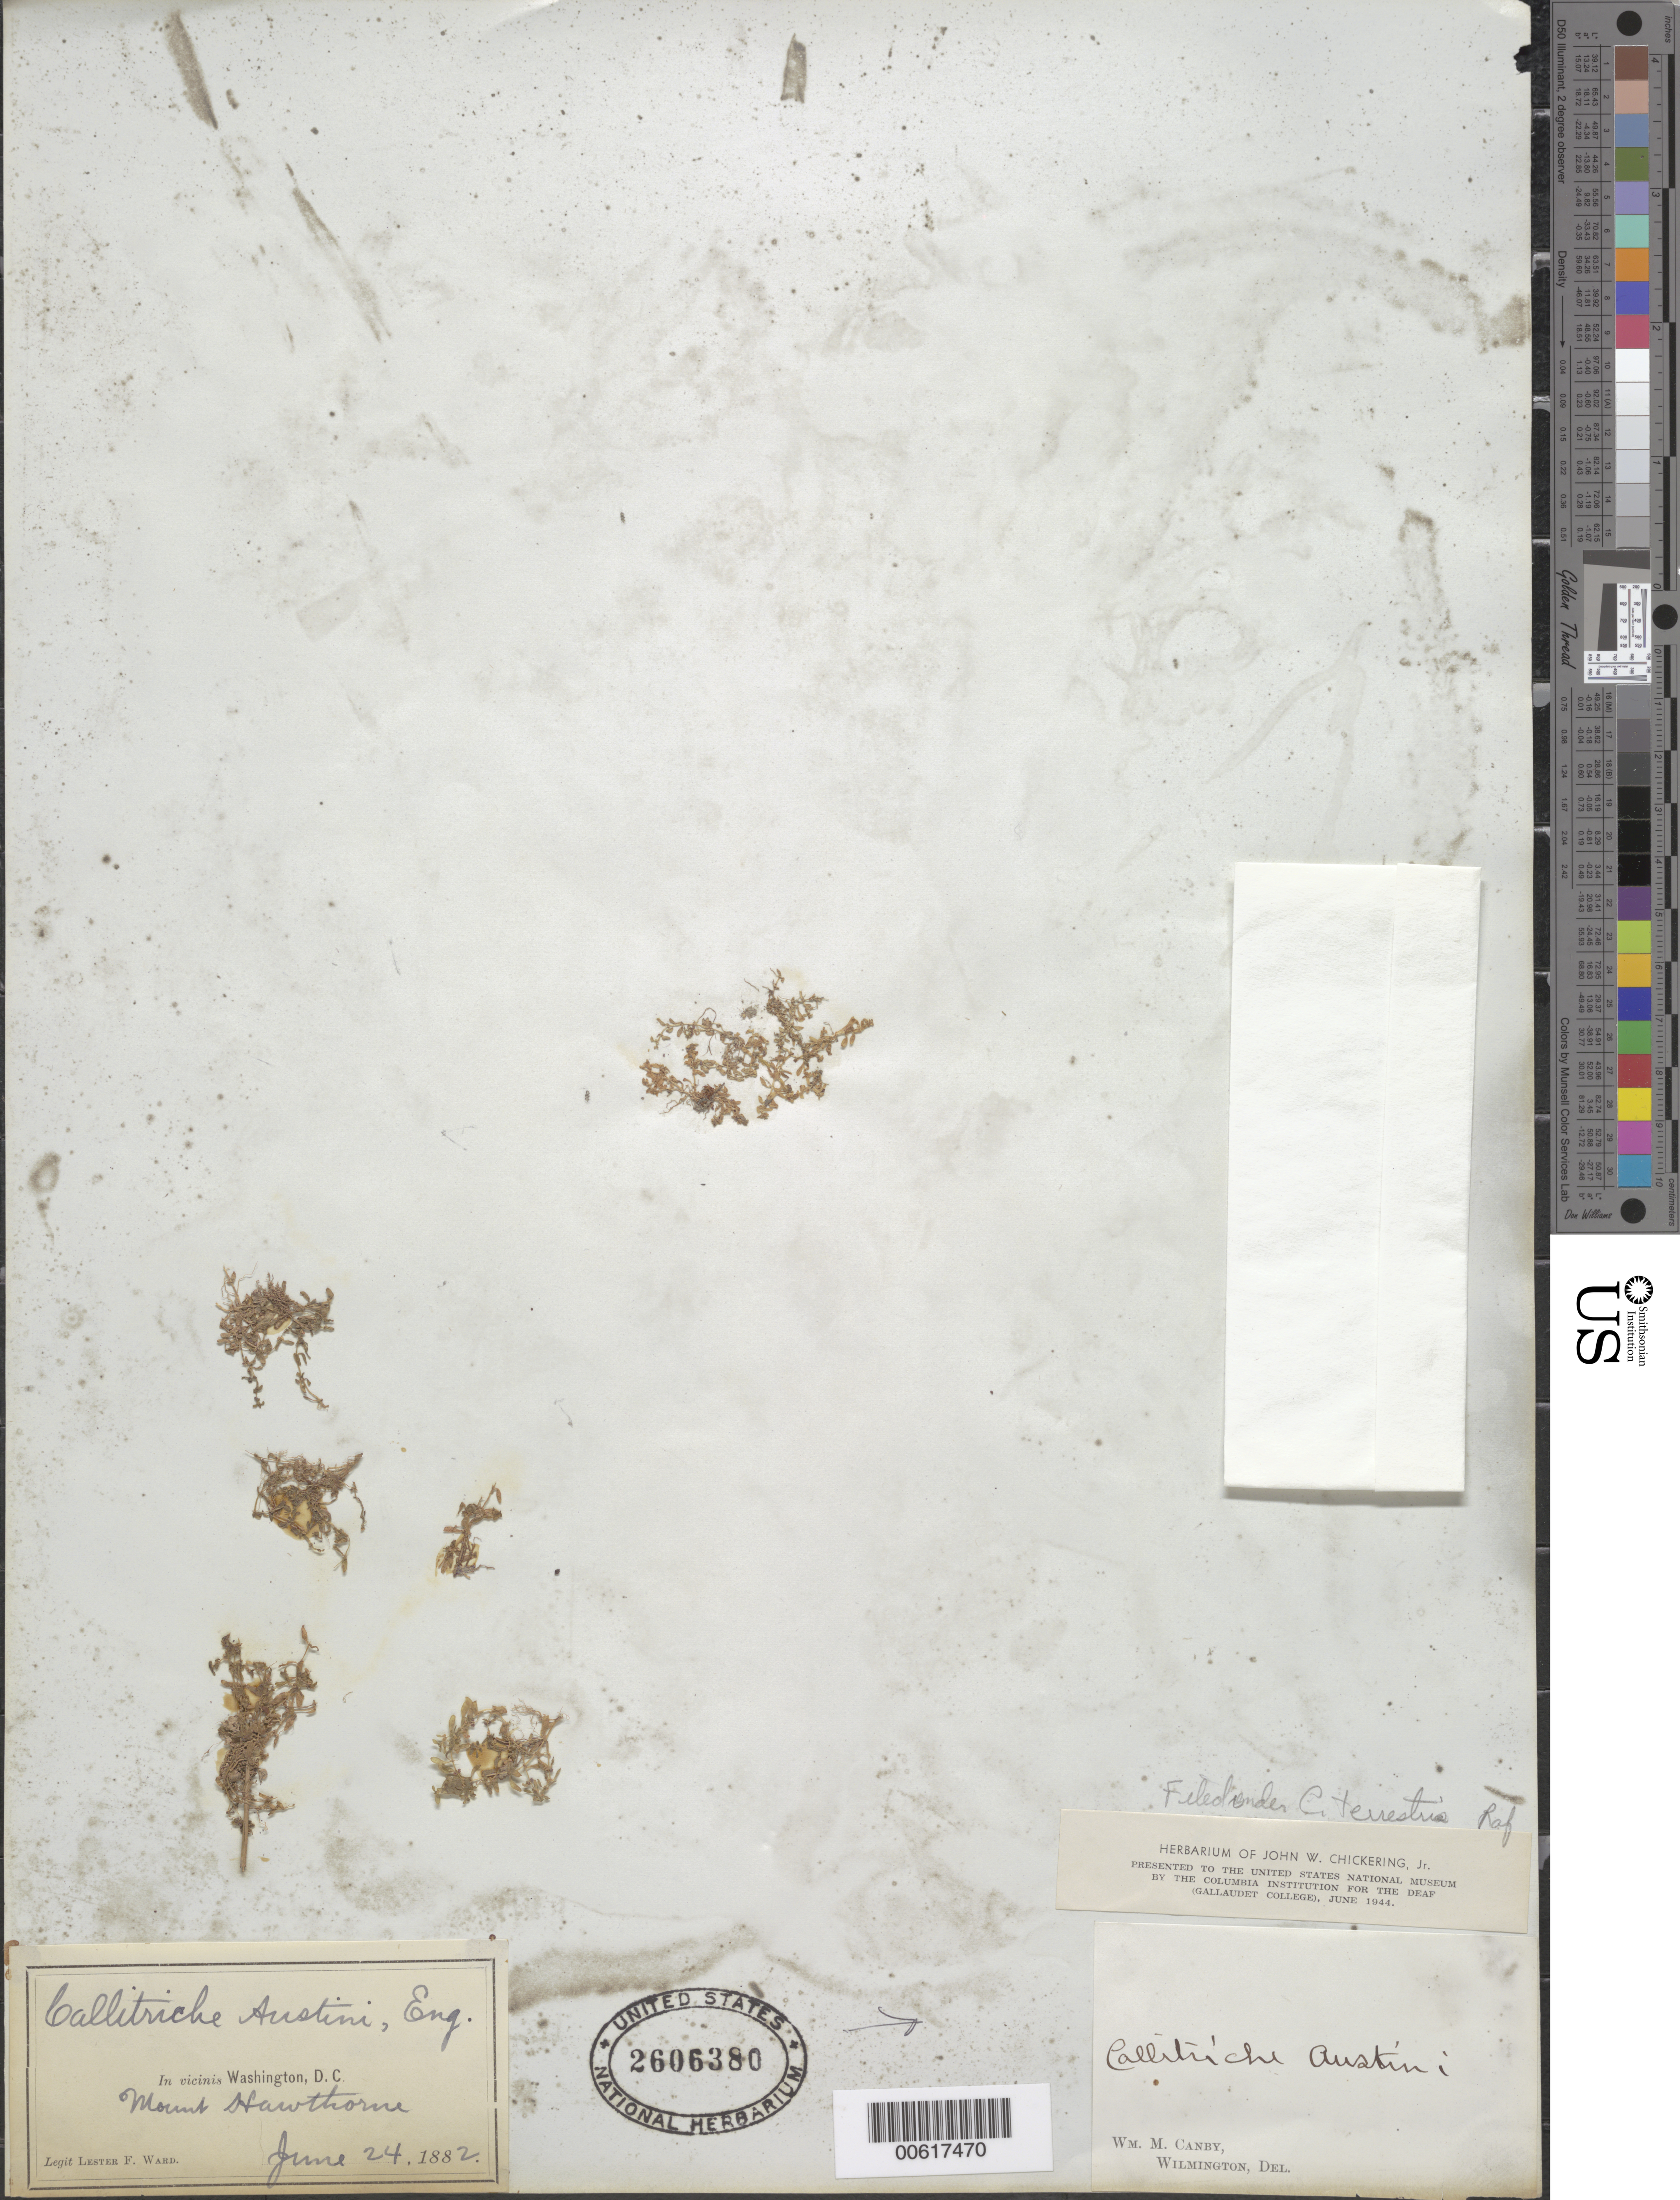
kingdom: Plantae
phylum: Tracheophyta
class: Magnoliopsida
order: Lamiales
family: Plantaginaceae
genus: Callitriche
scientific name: Callitriche terrestris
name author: Raf.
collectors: W. M. Canby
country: United States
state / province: Delaware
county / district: New Castle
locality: Wilmington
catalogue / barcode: US 2606380